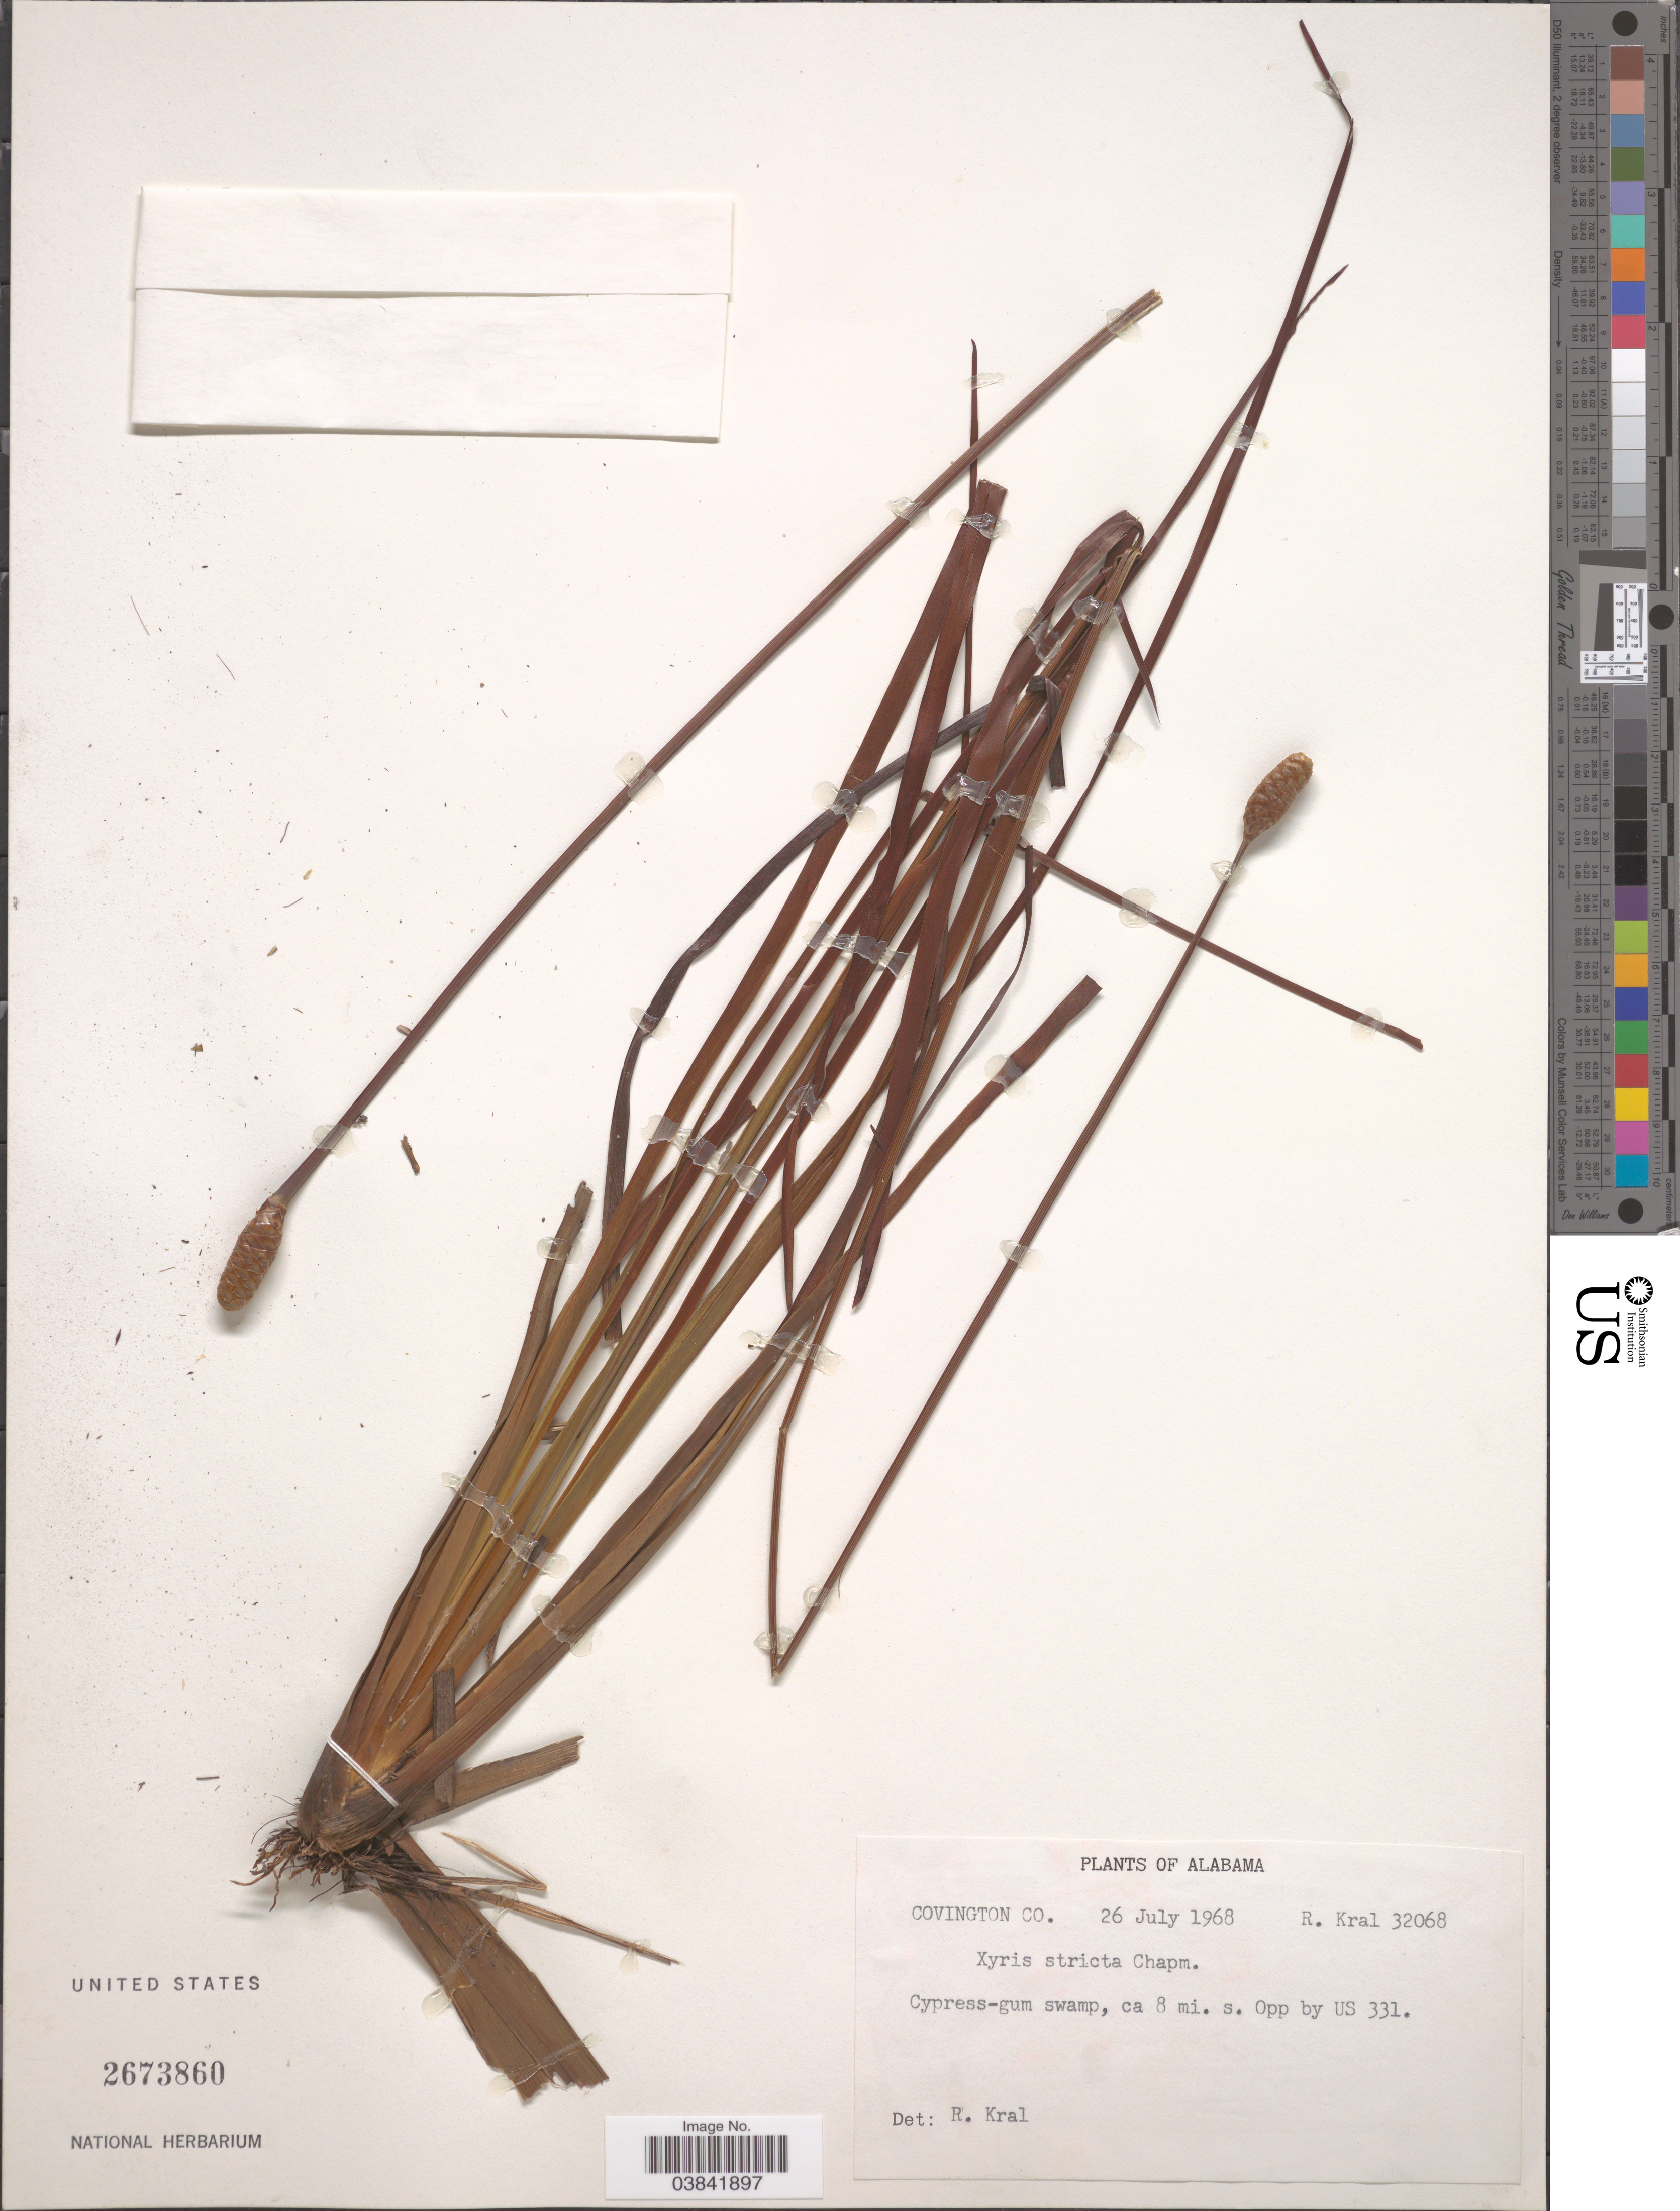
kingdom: Plantae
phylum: Tracheophyta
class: Liliopsida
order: Poales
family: Xyridaceae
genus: Xyris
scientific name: Xyris stricta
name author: Chapm.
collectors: R. Kral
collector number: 32068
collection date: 1968-07-26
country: United States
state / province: Alabama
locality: Covington Co.: Cypress-gum swamp, ca 8 mi. s. Opp by US 331.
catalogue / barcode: US 2673860